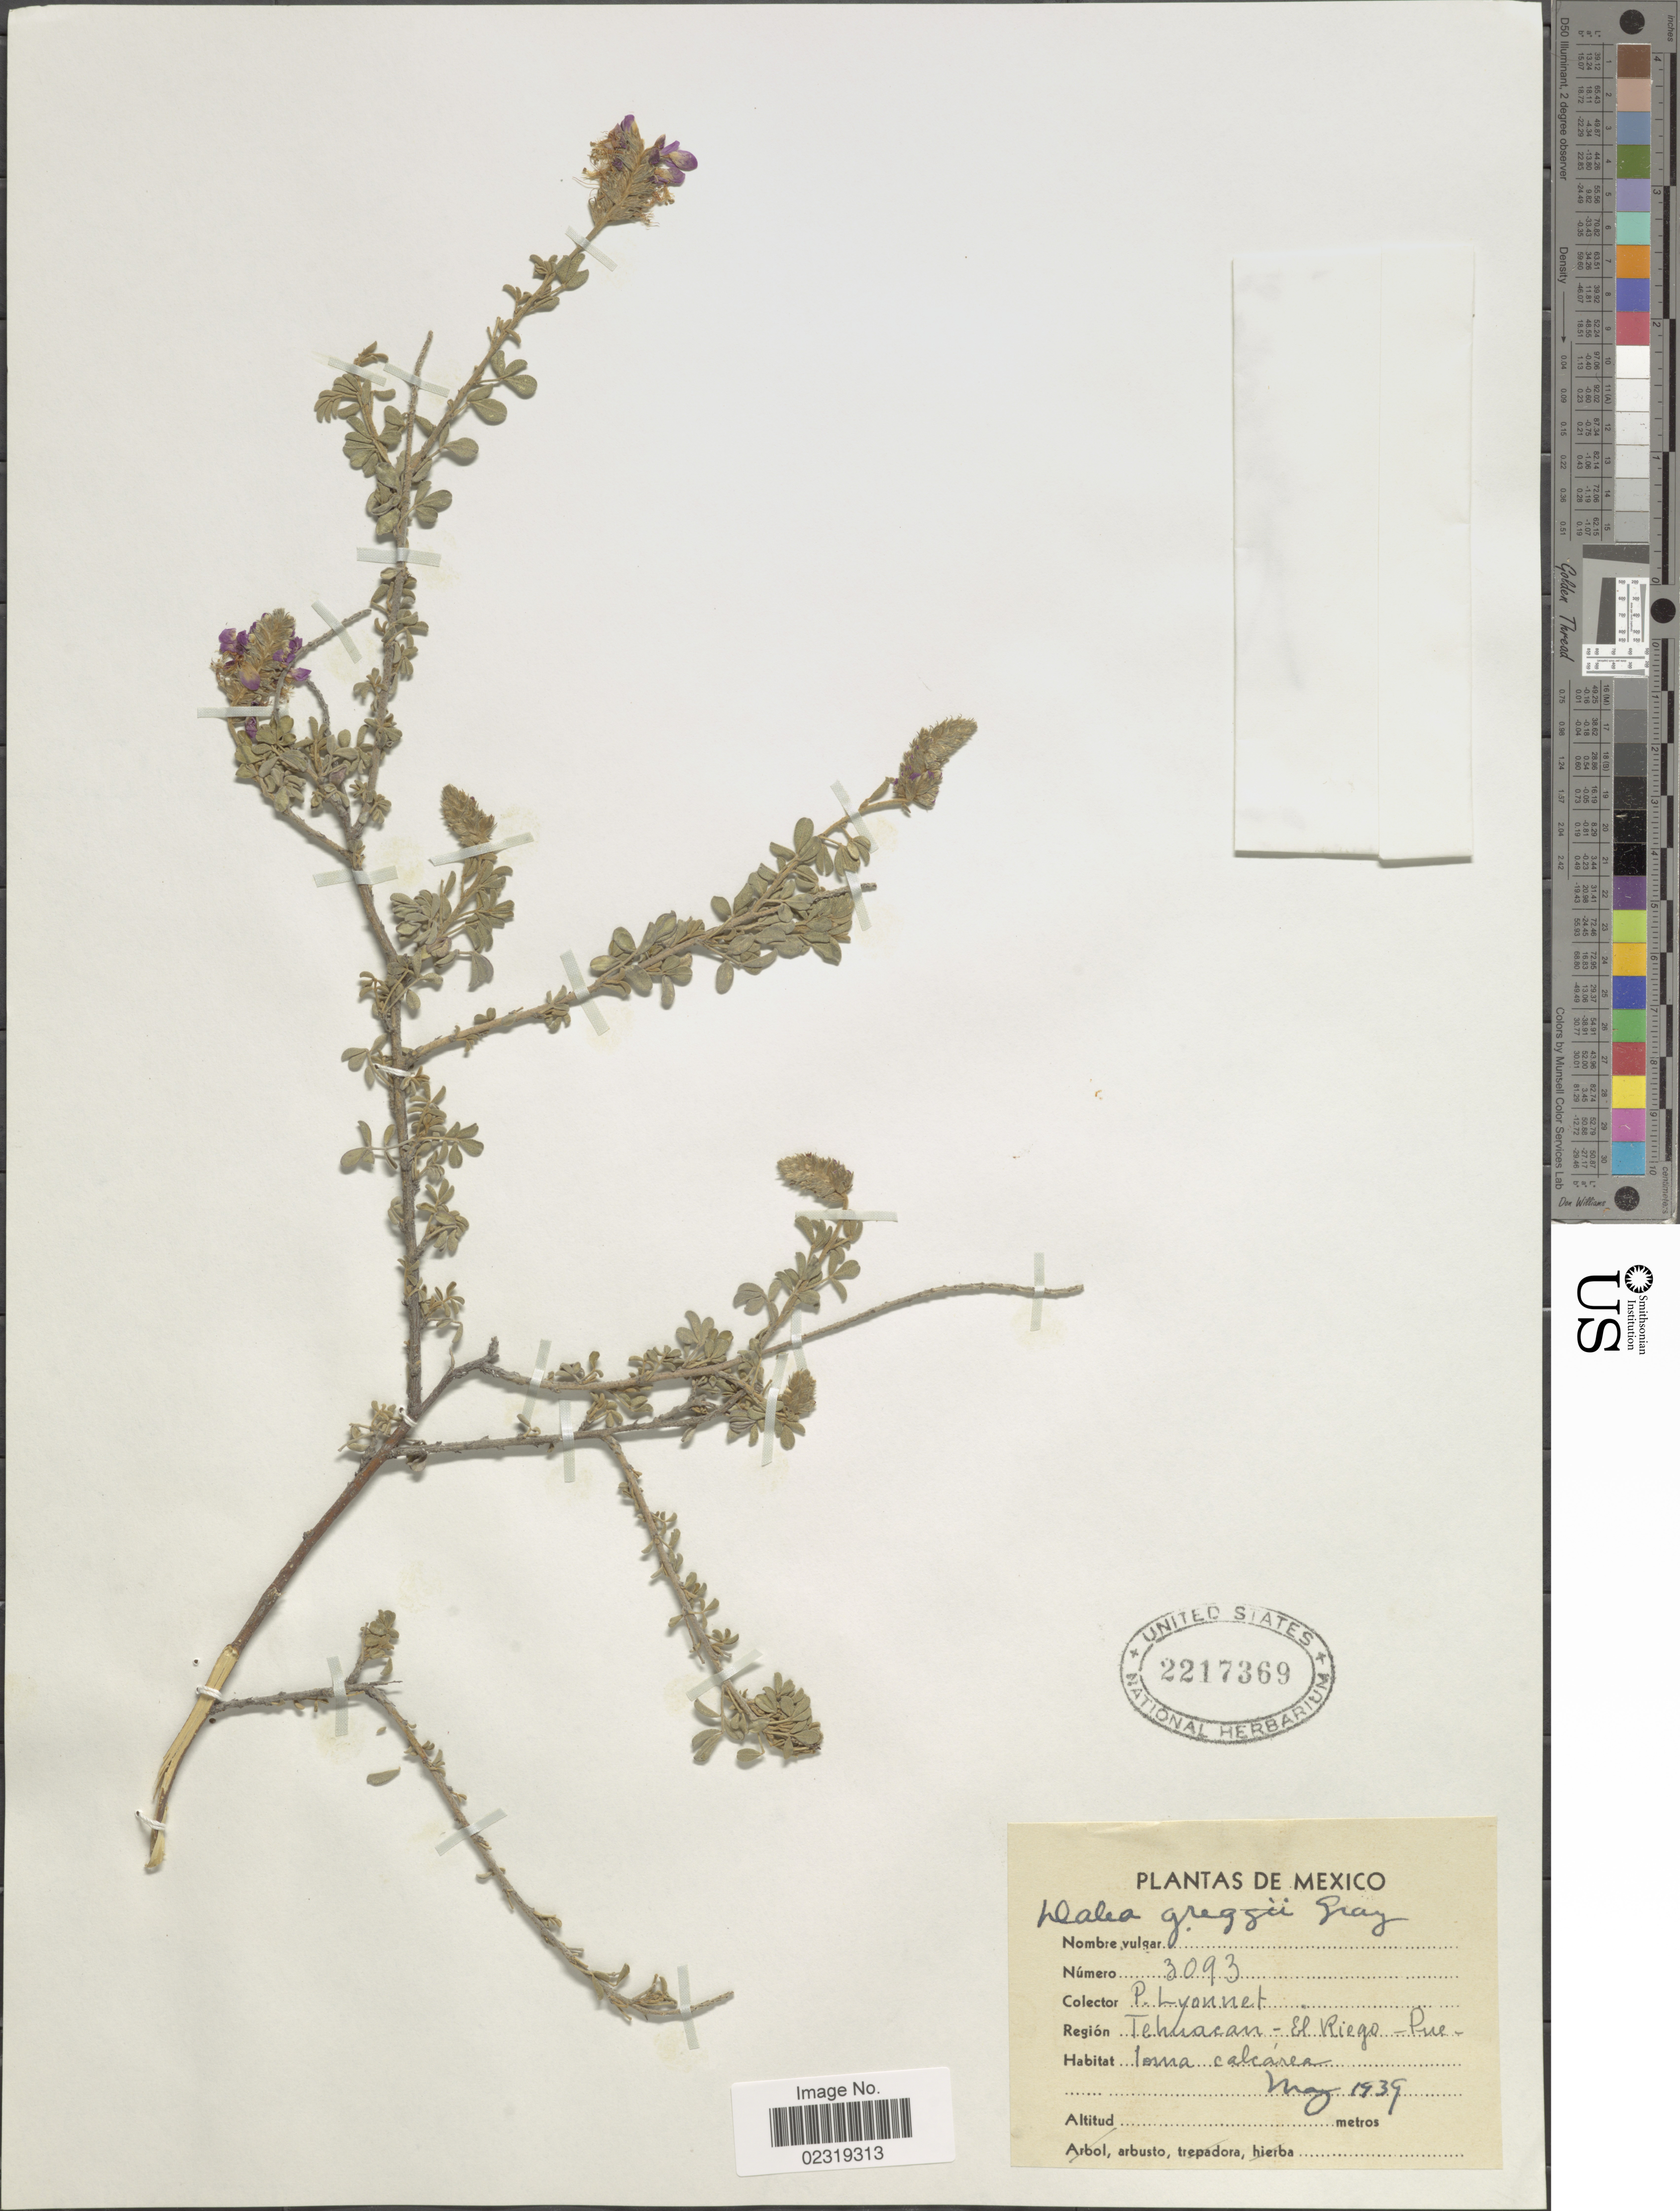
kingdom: Plantae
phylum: Tracheophyta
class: Magnoliopsida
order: Fabales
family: Fabaceae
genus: Dalea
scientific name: Dalea greggii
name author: A. Gray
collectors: P. Lyonnet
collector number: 3093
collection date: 1939-05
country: Mexico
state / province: Puebla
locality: Tehuacan - El Riego - Pue.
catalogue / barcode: US 2217369